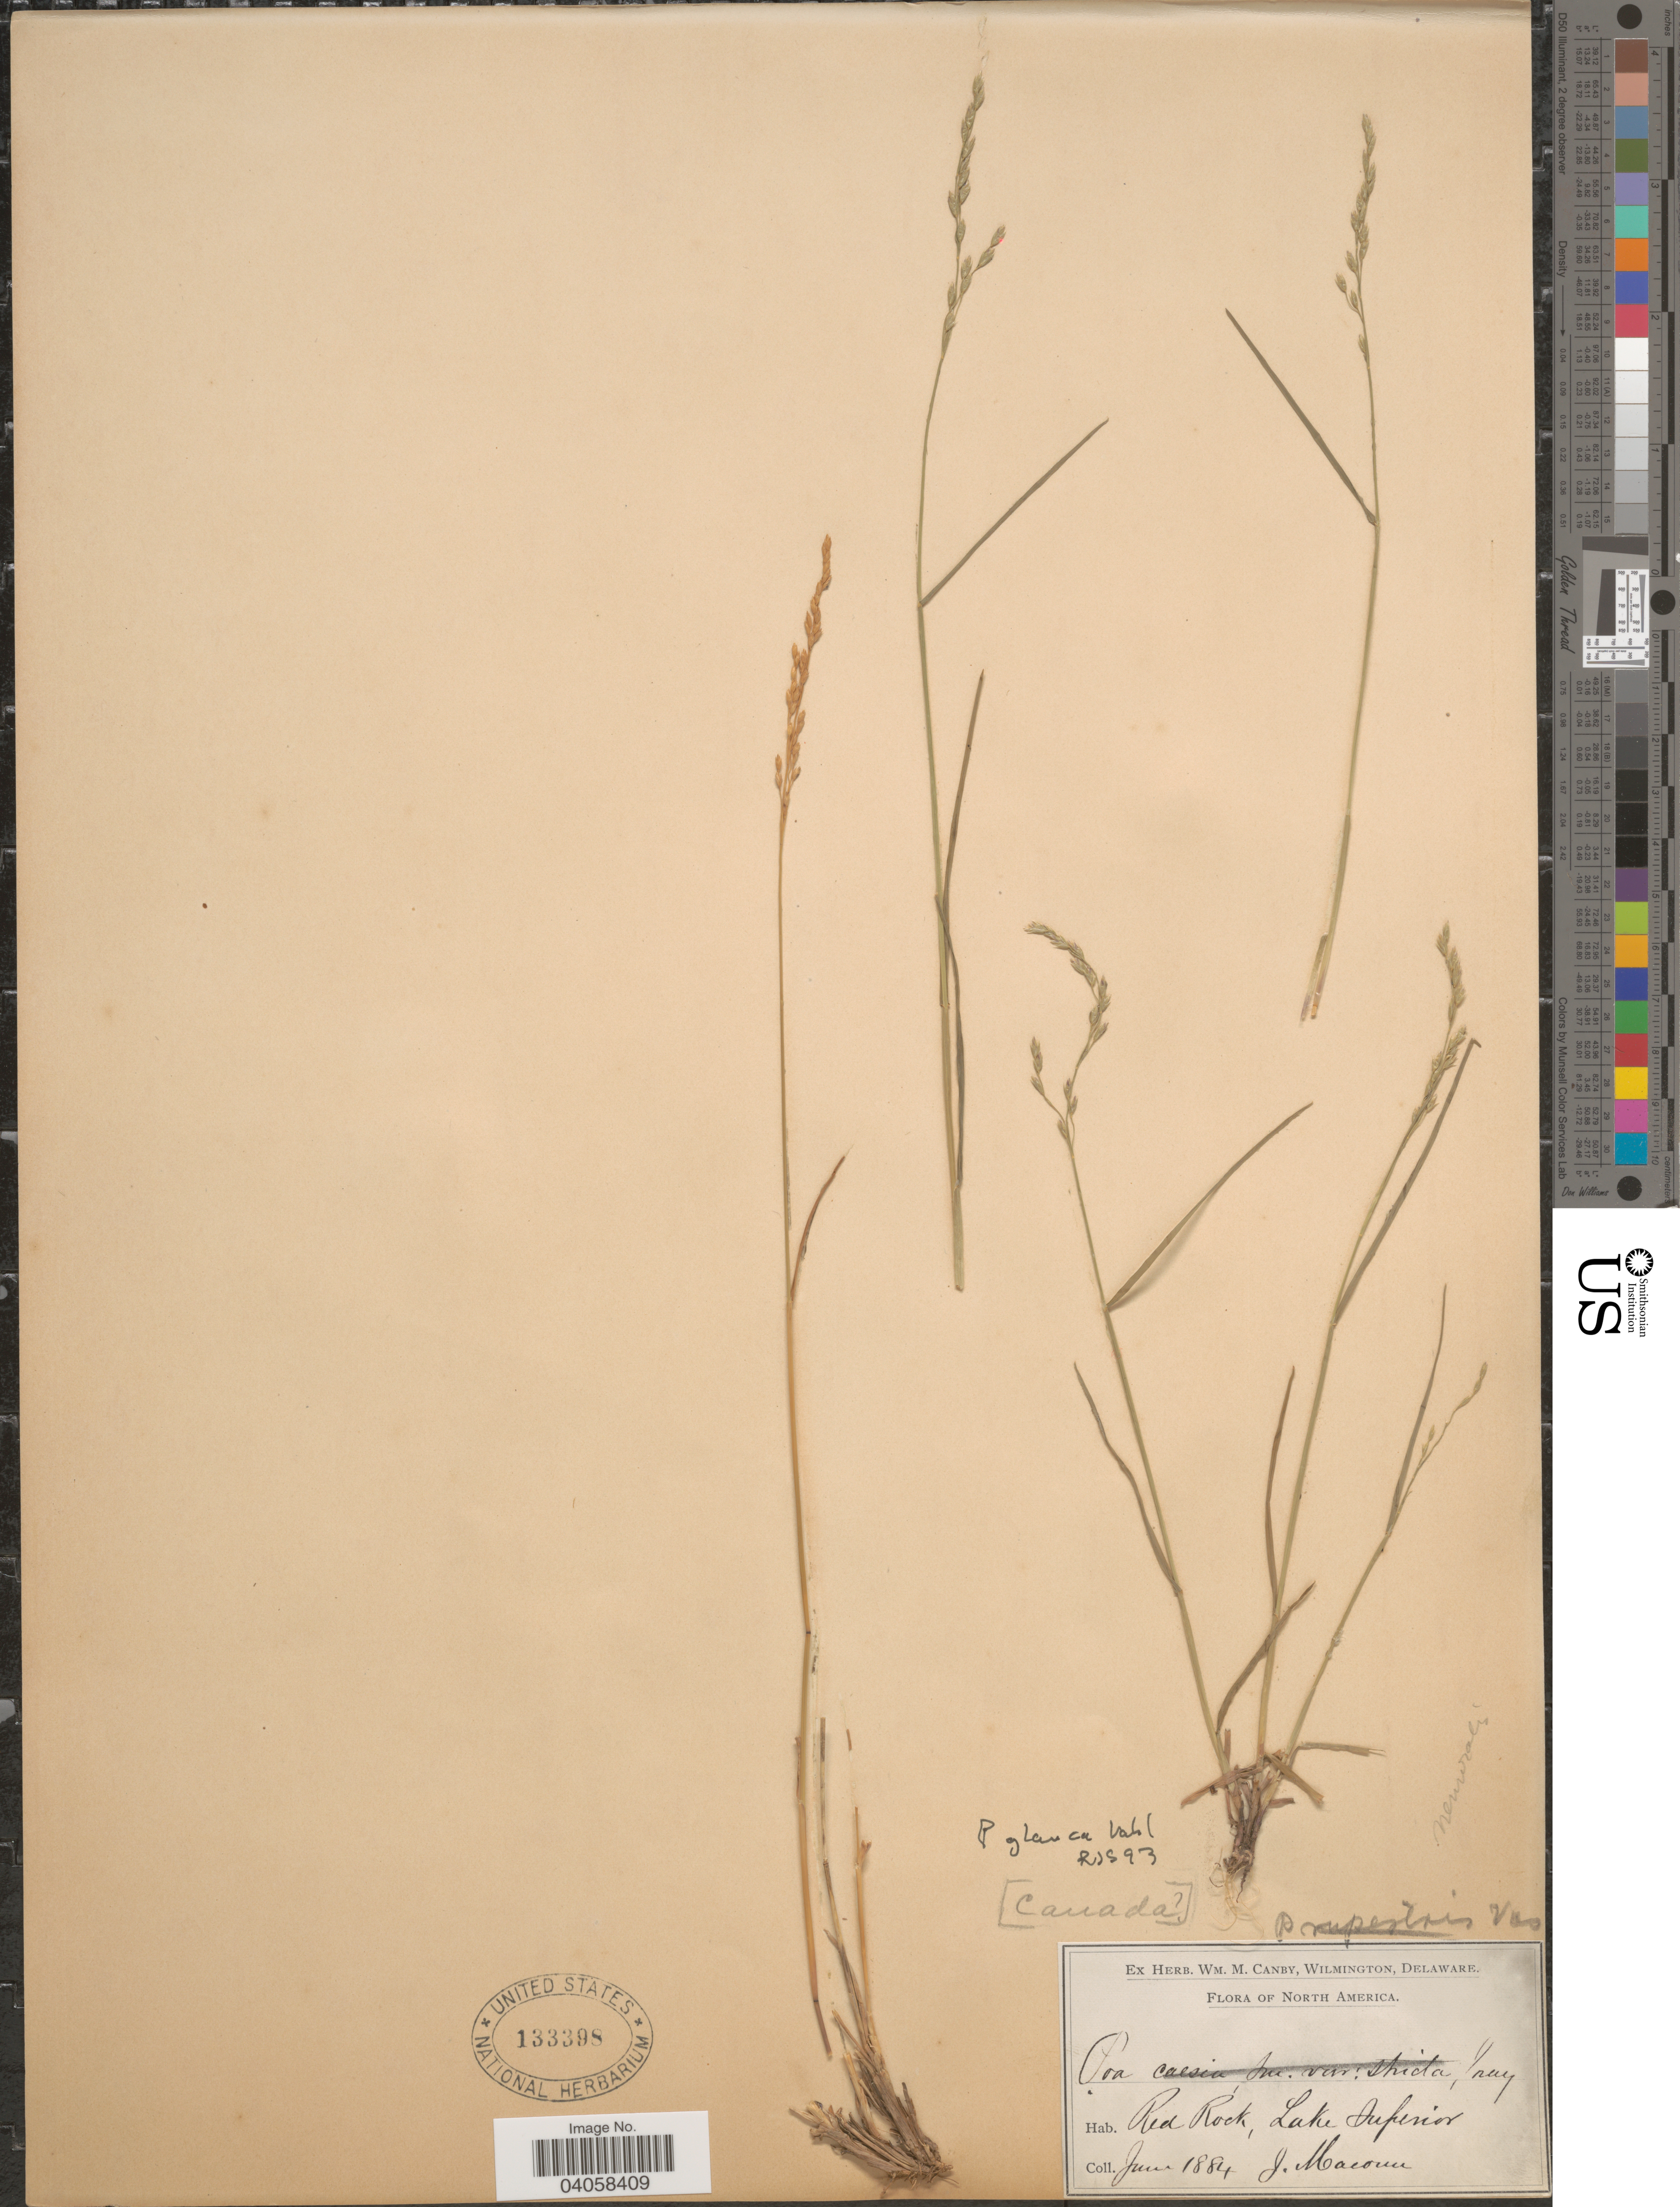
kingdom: Plantae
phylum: Tracheophyta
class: Liliopsida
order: Poales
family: Poaceae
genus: Poa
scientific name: Poa glauca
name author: Vahl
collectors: J. Macoun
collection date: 1884-06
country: Canada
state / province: Ontario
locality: Red Rock, Lake Superior.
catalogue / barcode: US 133398